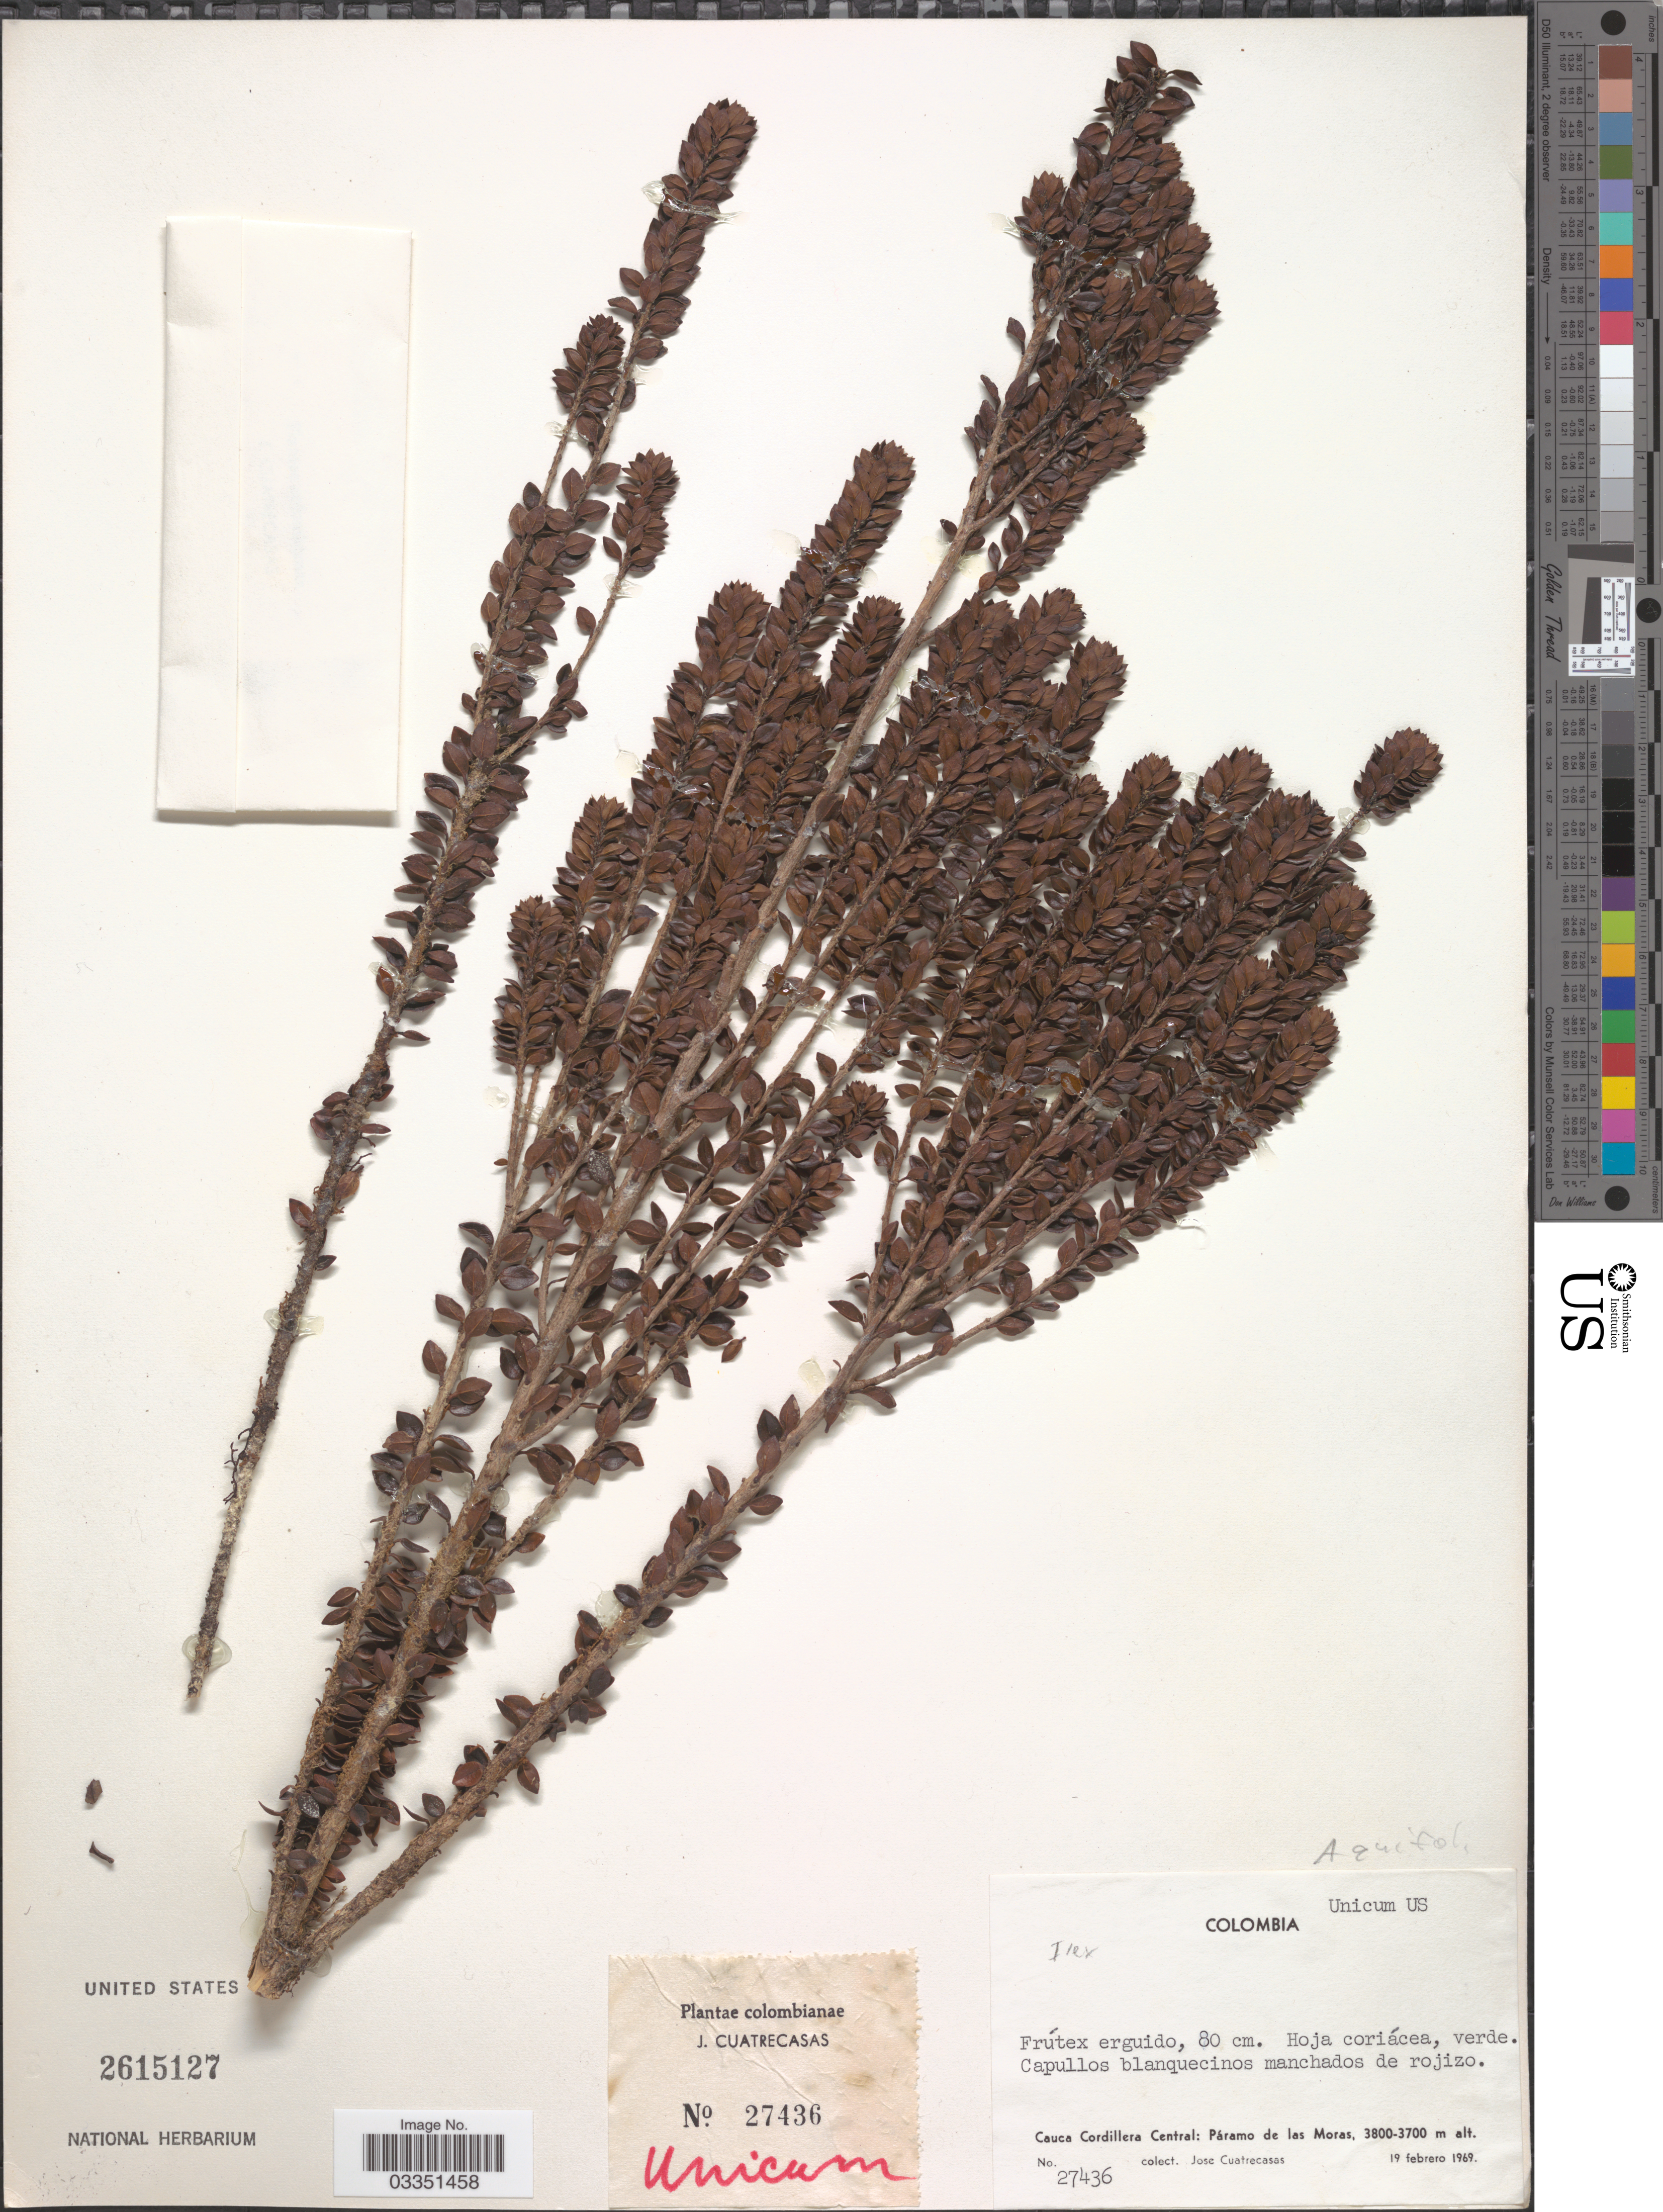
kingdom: Plantae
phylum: Tracheophyta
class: Magnoliopsida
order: Aquifoliales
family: Aquifoliaceae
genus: Ilex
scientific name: Ilex sp.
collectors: J. Cuatrecasas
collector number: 27436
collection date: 1969-02-19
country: Colombia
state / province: Cauca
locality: Cauca Cordillera Central: Páramo de las Moras.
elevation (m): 3700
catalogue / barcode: US 2615127